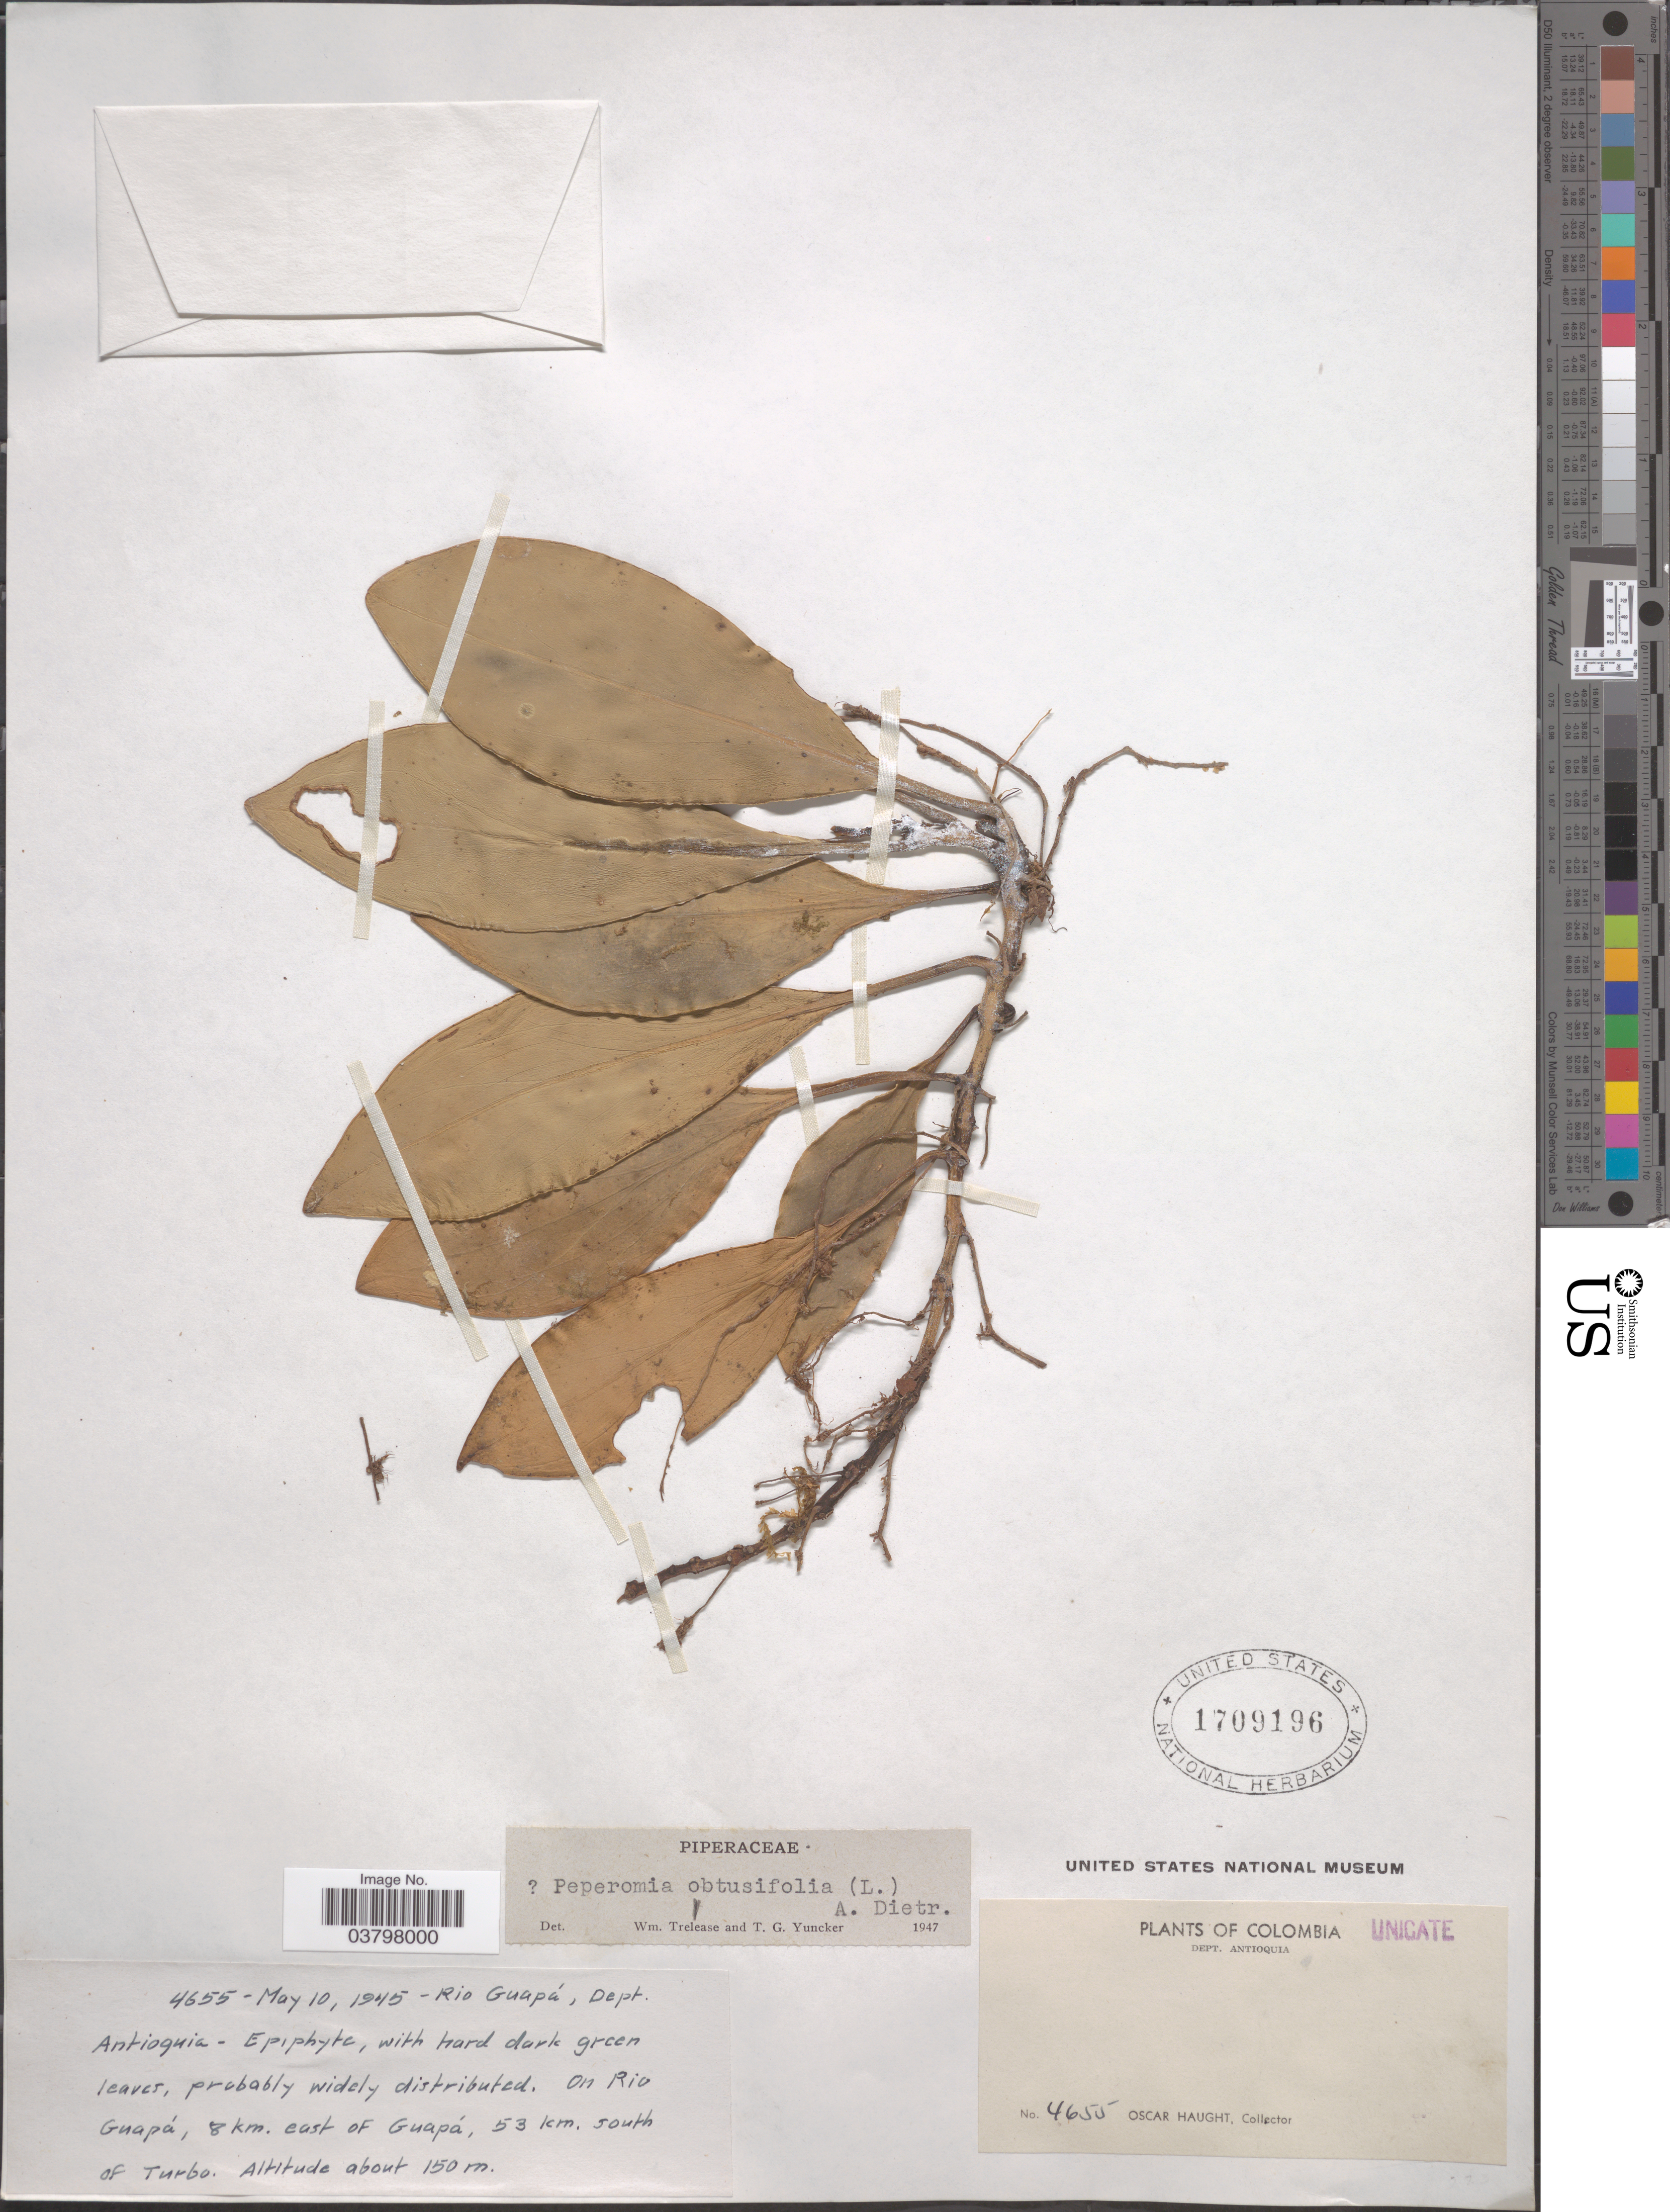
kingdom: Plantae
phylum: Tracheophyta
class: Magnoliopsida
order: Piperales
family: Piperaceae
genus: Peperomia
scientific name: Peperomia obtusifolia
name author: (L.) A. Dietr.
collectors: O. L. Haught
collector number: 4655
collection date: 1945-05-10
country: Colombia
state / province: Antioquia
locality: Rio Guapá, Dept. Antioquia. On Rio Guapá, 8 km. east of Guapá, 53 km. south of Turbo.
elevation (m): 150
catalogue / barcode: US 1709196